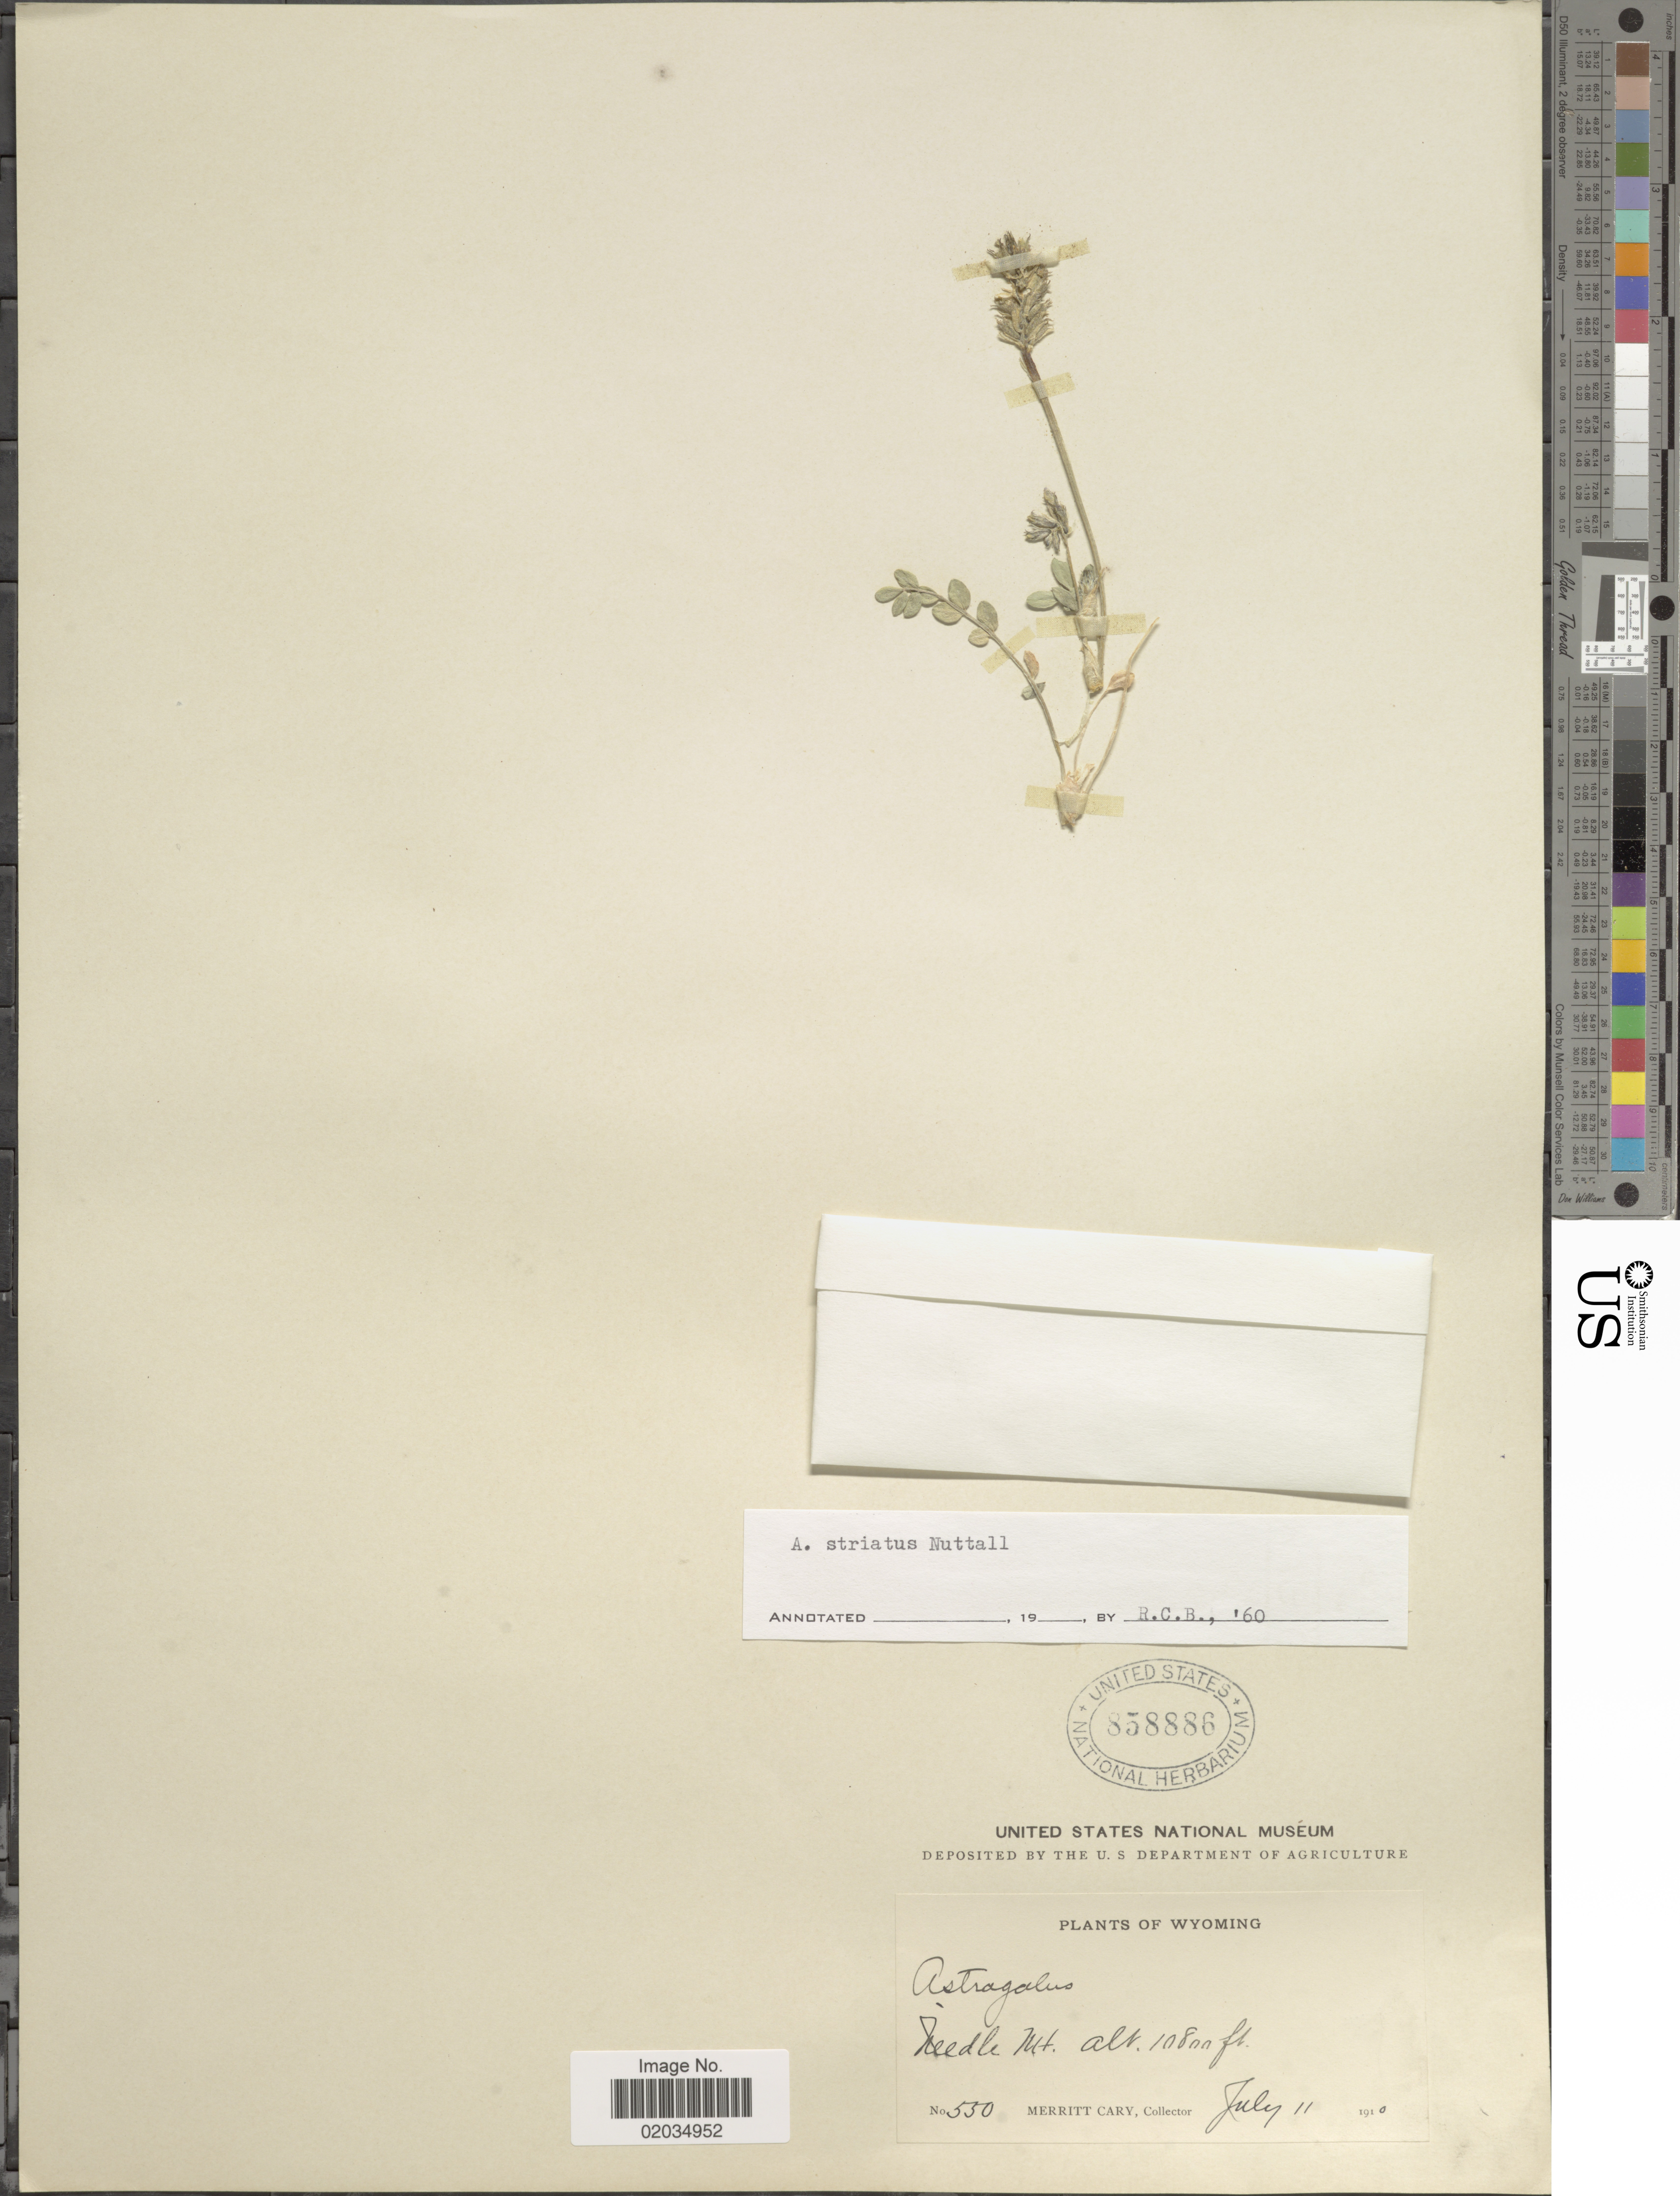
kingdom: Plantae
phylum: Tracheophyta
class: Magnoliopsida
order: Fabales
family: Fabaceae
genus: Astragalus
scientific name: Astragalus striatus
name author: Nutt.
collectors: M. Cary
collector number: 550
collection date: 1910-07-11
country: United States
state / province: Wyoming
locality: Needle Mt.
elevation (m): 3292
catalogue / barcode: US 858886